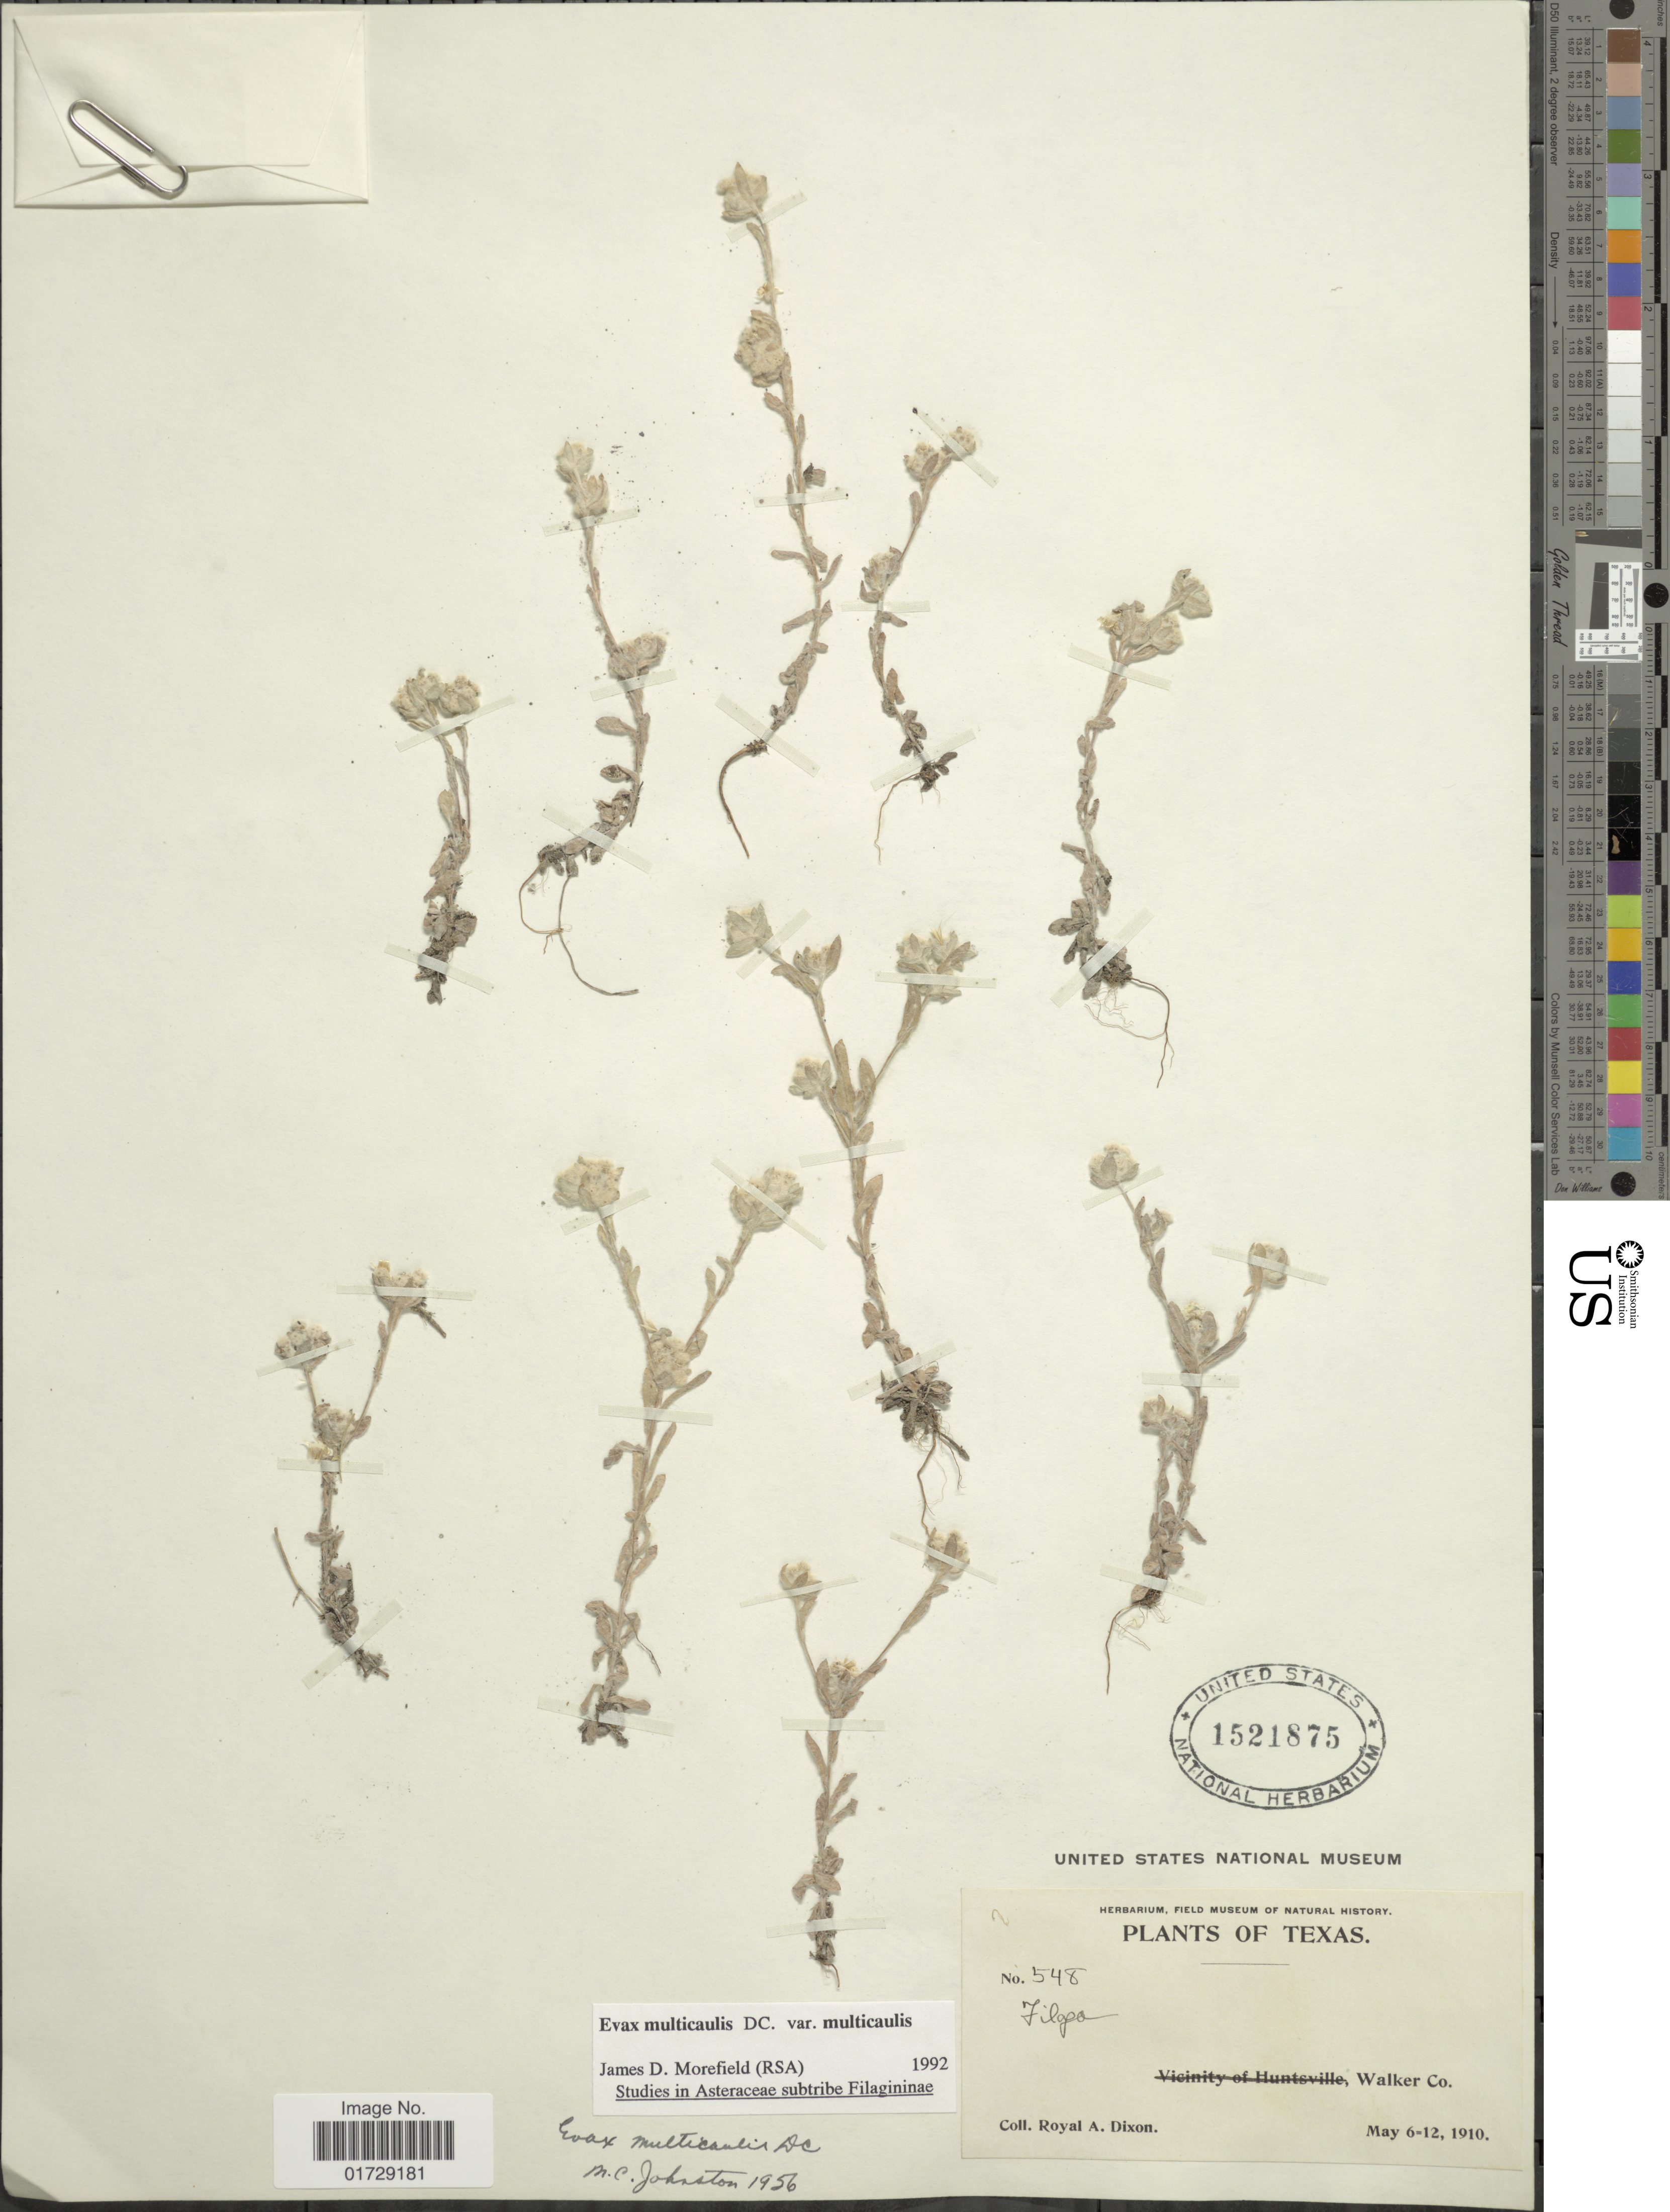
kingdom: Plantae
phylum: Tracheophyta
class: Magnoliopsida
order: Asterales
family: Asteraceae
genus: Evax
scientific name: Evax multicaulis var. multicaulis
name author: DC.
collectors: R. A. Dixon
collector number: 548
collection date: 1910-05-06/1910-05-12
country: United States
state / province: Texas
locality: Walker Co.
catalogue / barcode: US 1521875